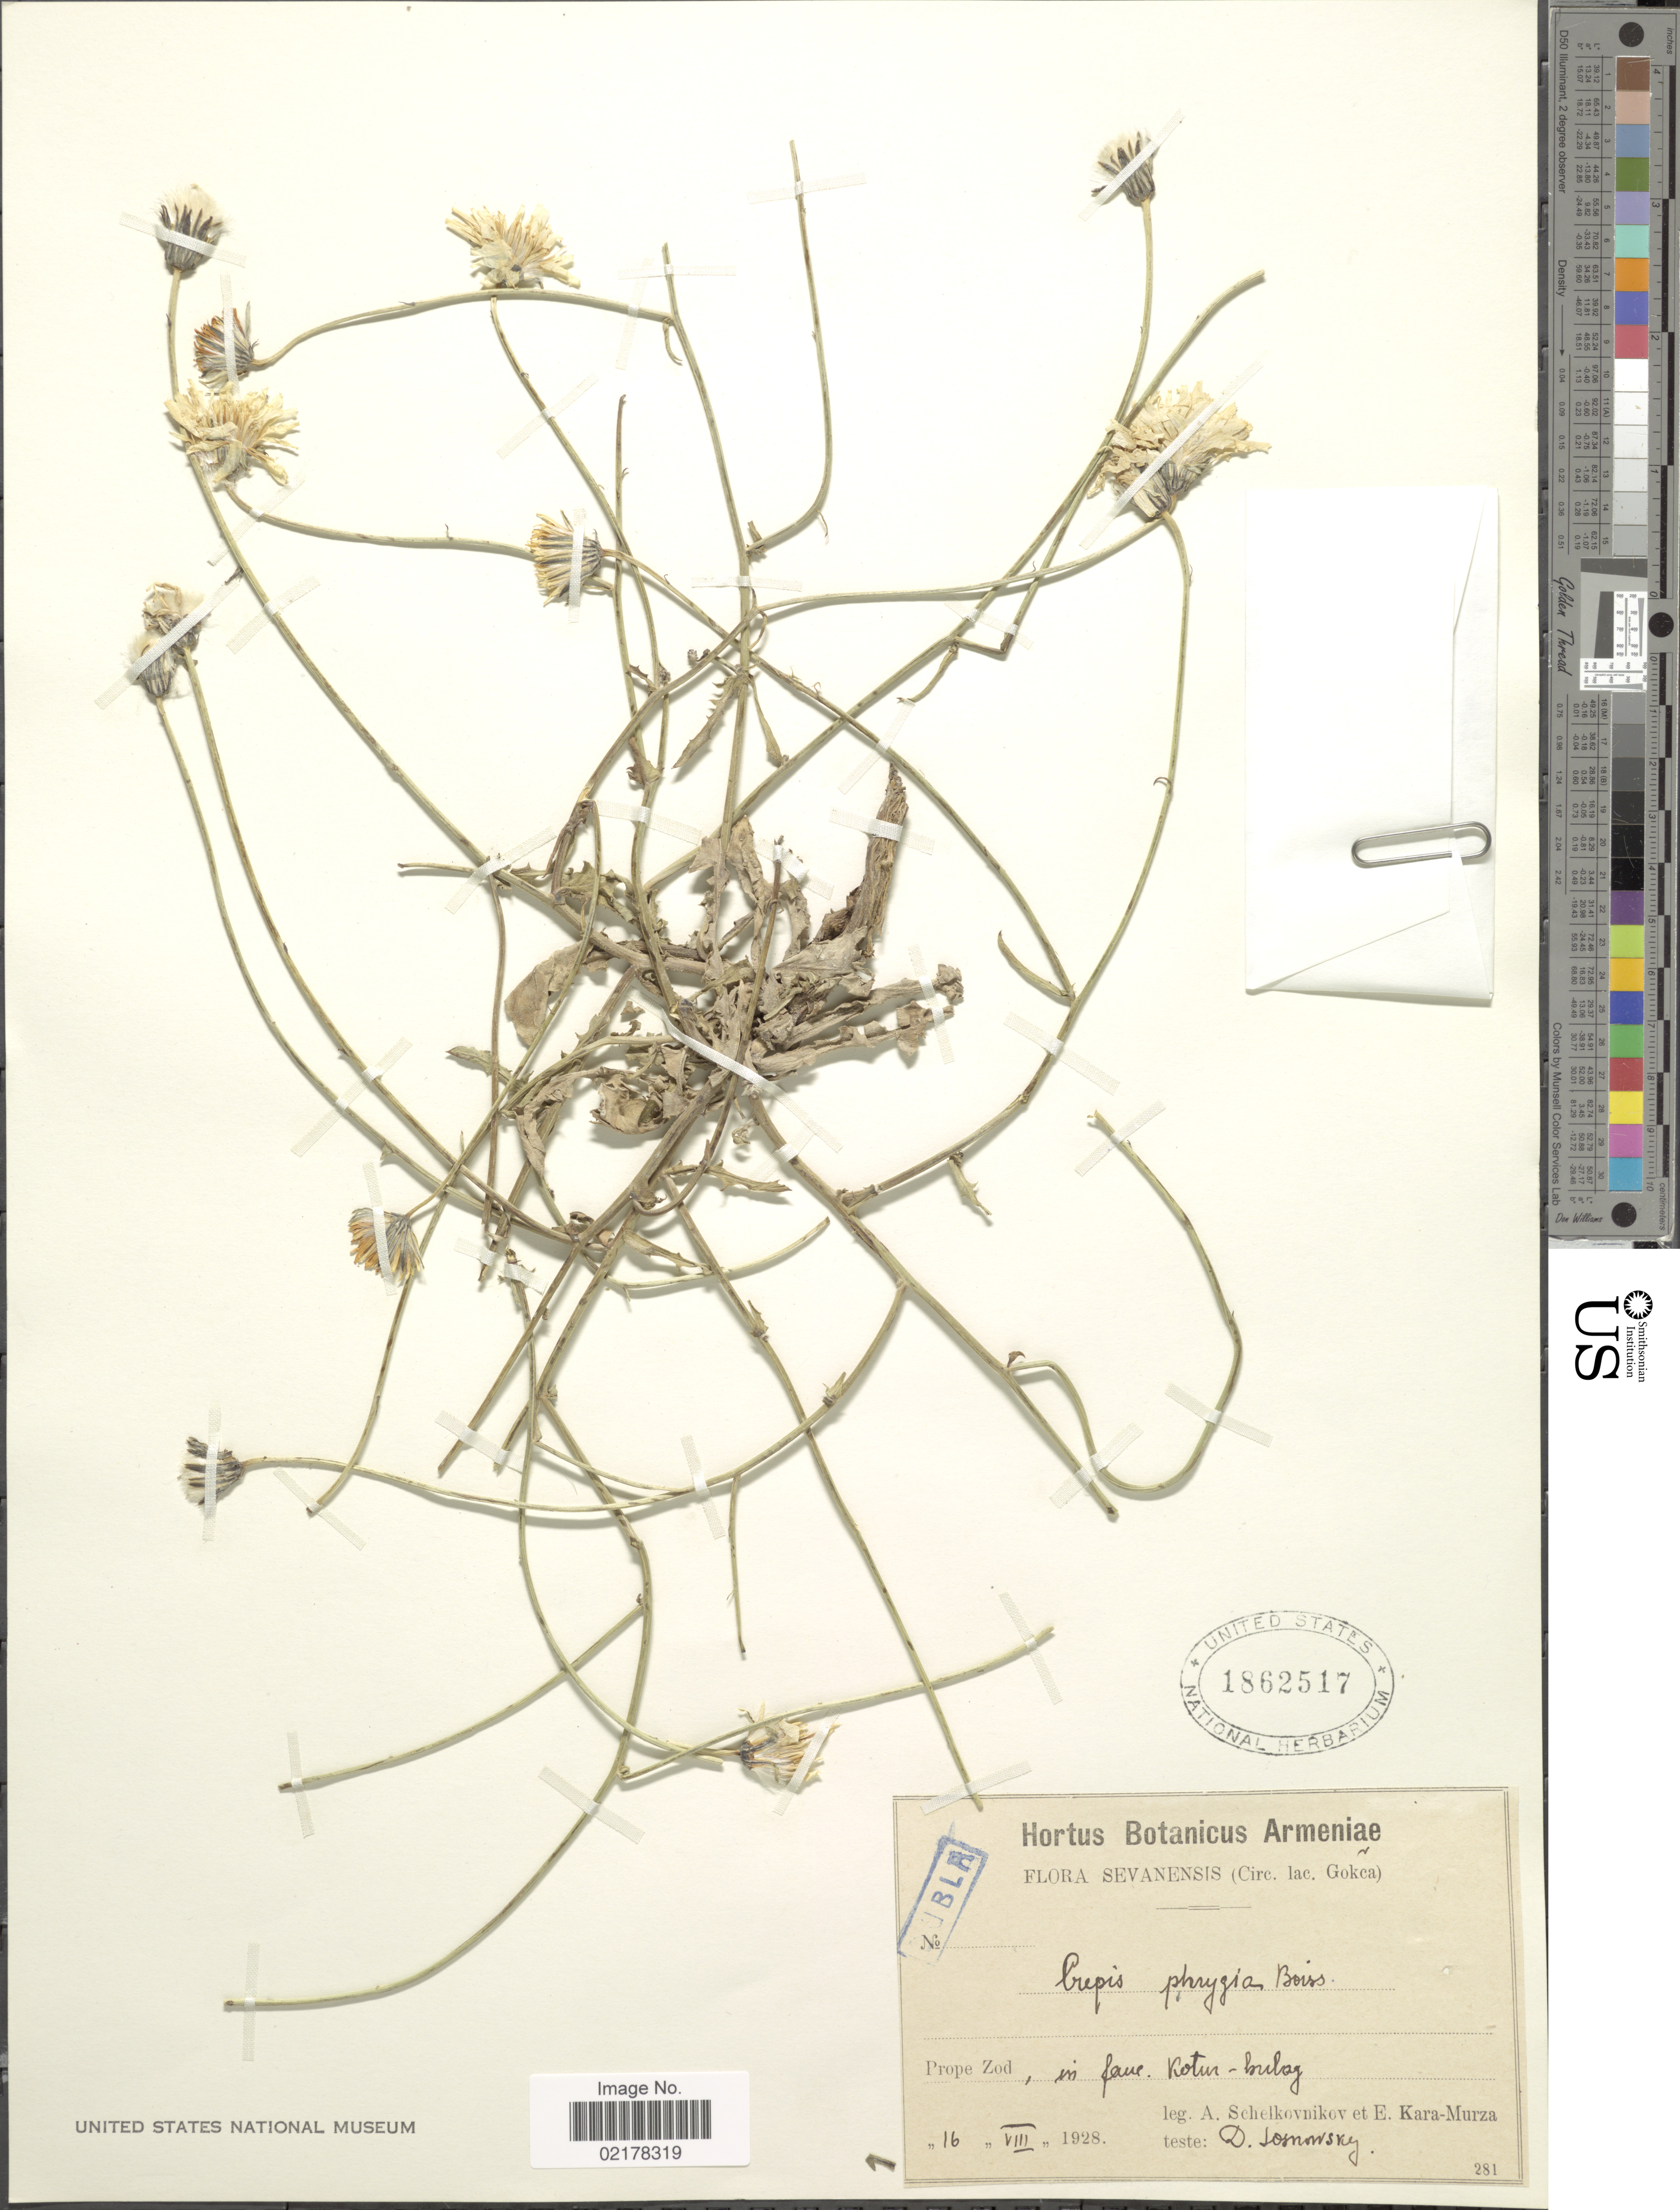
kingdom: Plantae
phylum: Tracheophyta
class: Magnoliopsida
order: Asterales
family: Asteraceae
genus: Crepis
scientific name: Crepis macropus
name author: Boiss. & Heldr.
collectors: A. B. Schelkovnikov & E. Kara-Murza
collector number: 281?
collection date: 1928-08-16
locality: (Circ. lac. Gokca). Prope Zod, in fane. Kotur-bulsy [interpreted]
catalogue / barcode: US 1862517